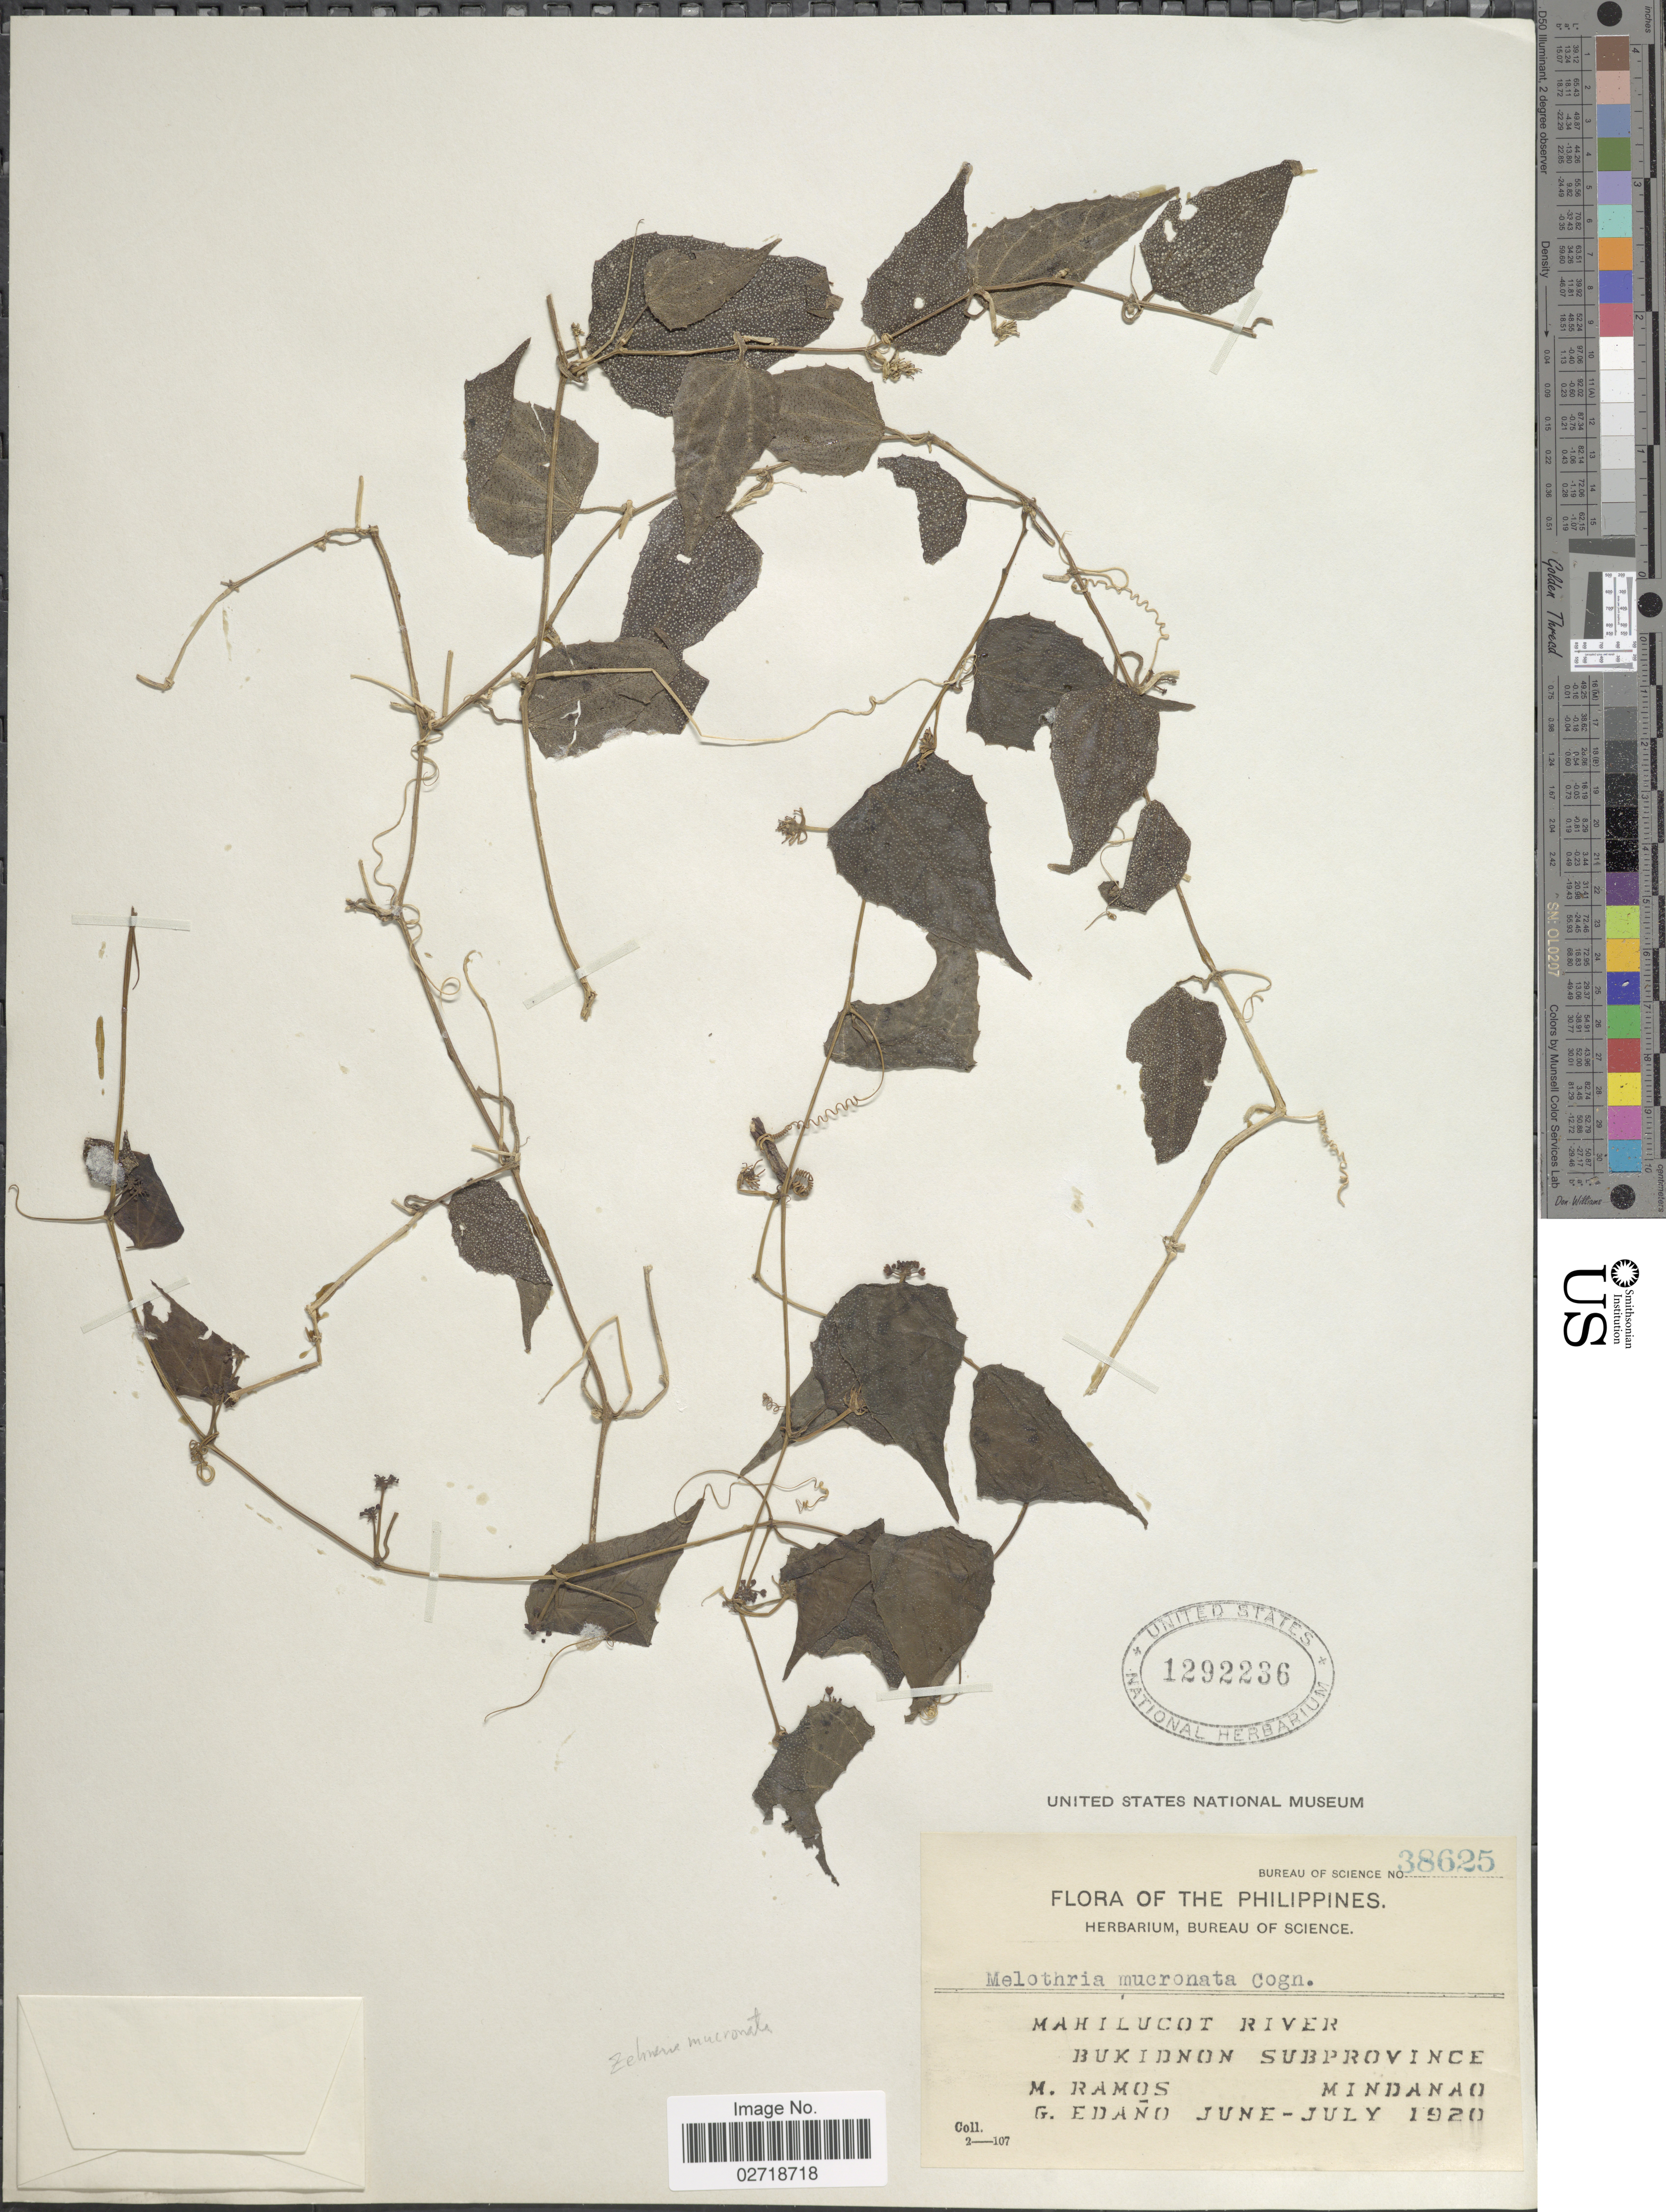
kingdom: Plantae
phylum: Tracheophyta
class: Magnoliopsida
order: Cucurbitales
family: Cucurbitaceae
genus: Zehneria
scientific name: Zehneria mucronata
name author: (Blume) Miq.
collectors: M. Ramos & G. Edaño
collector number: Bureau of Science 38625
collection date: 1920-06/1920-07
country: Philippines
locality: Mahilucot River. Bukidnon Subprovince Mindanao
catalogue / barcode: US 1292236